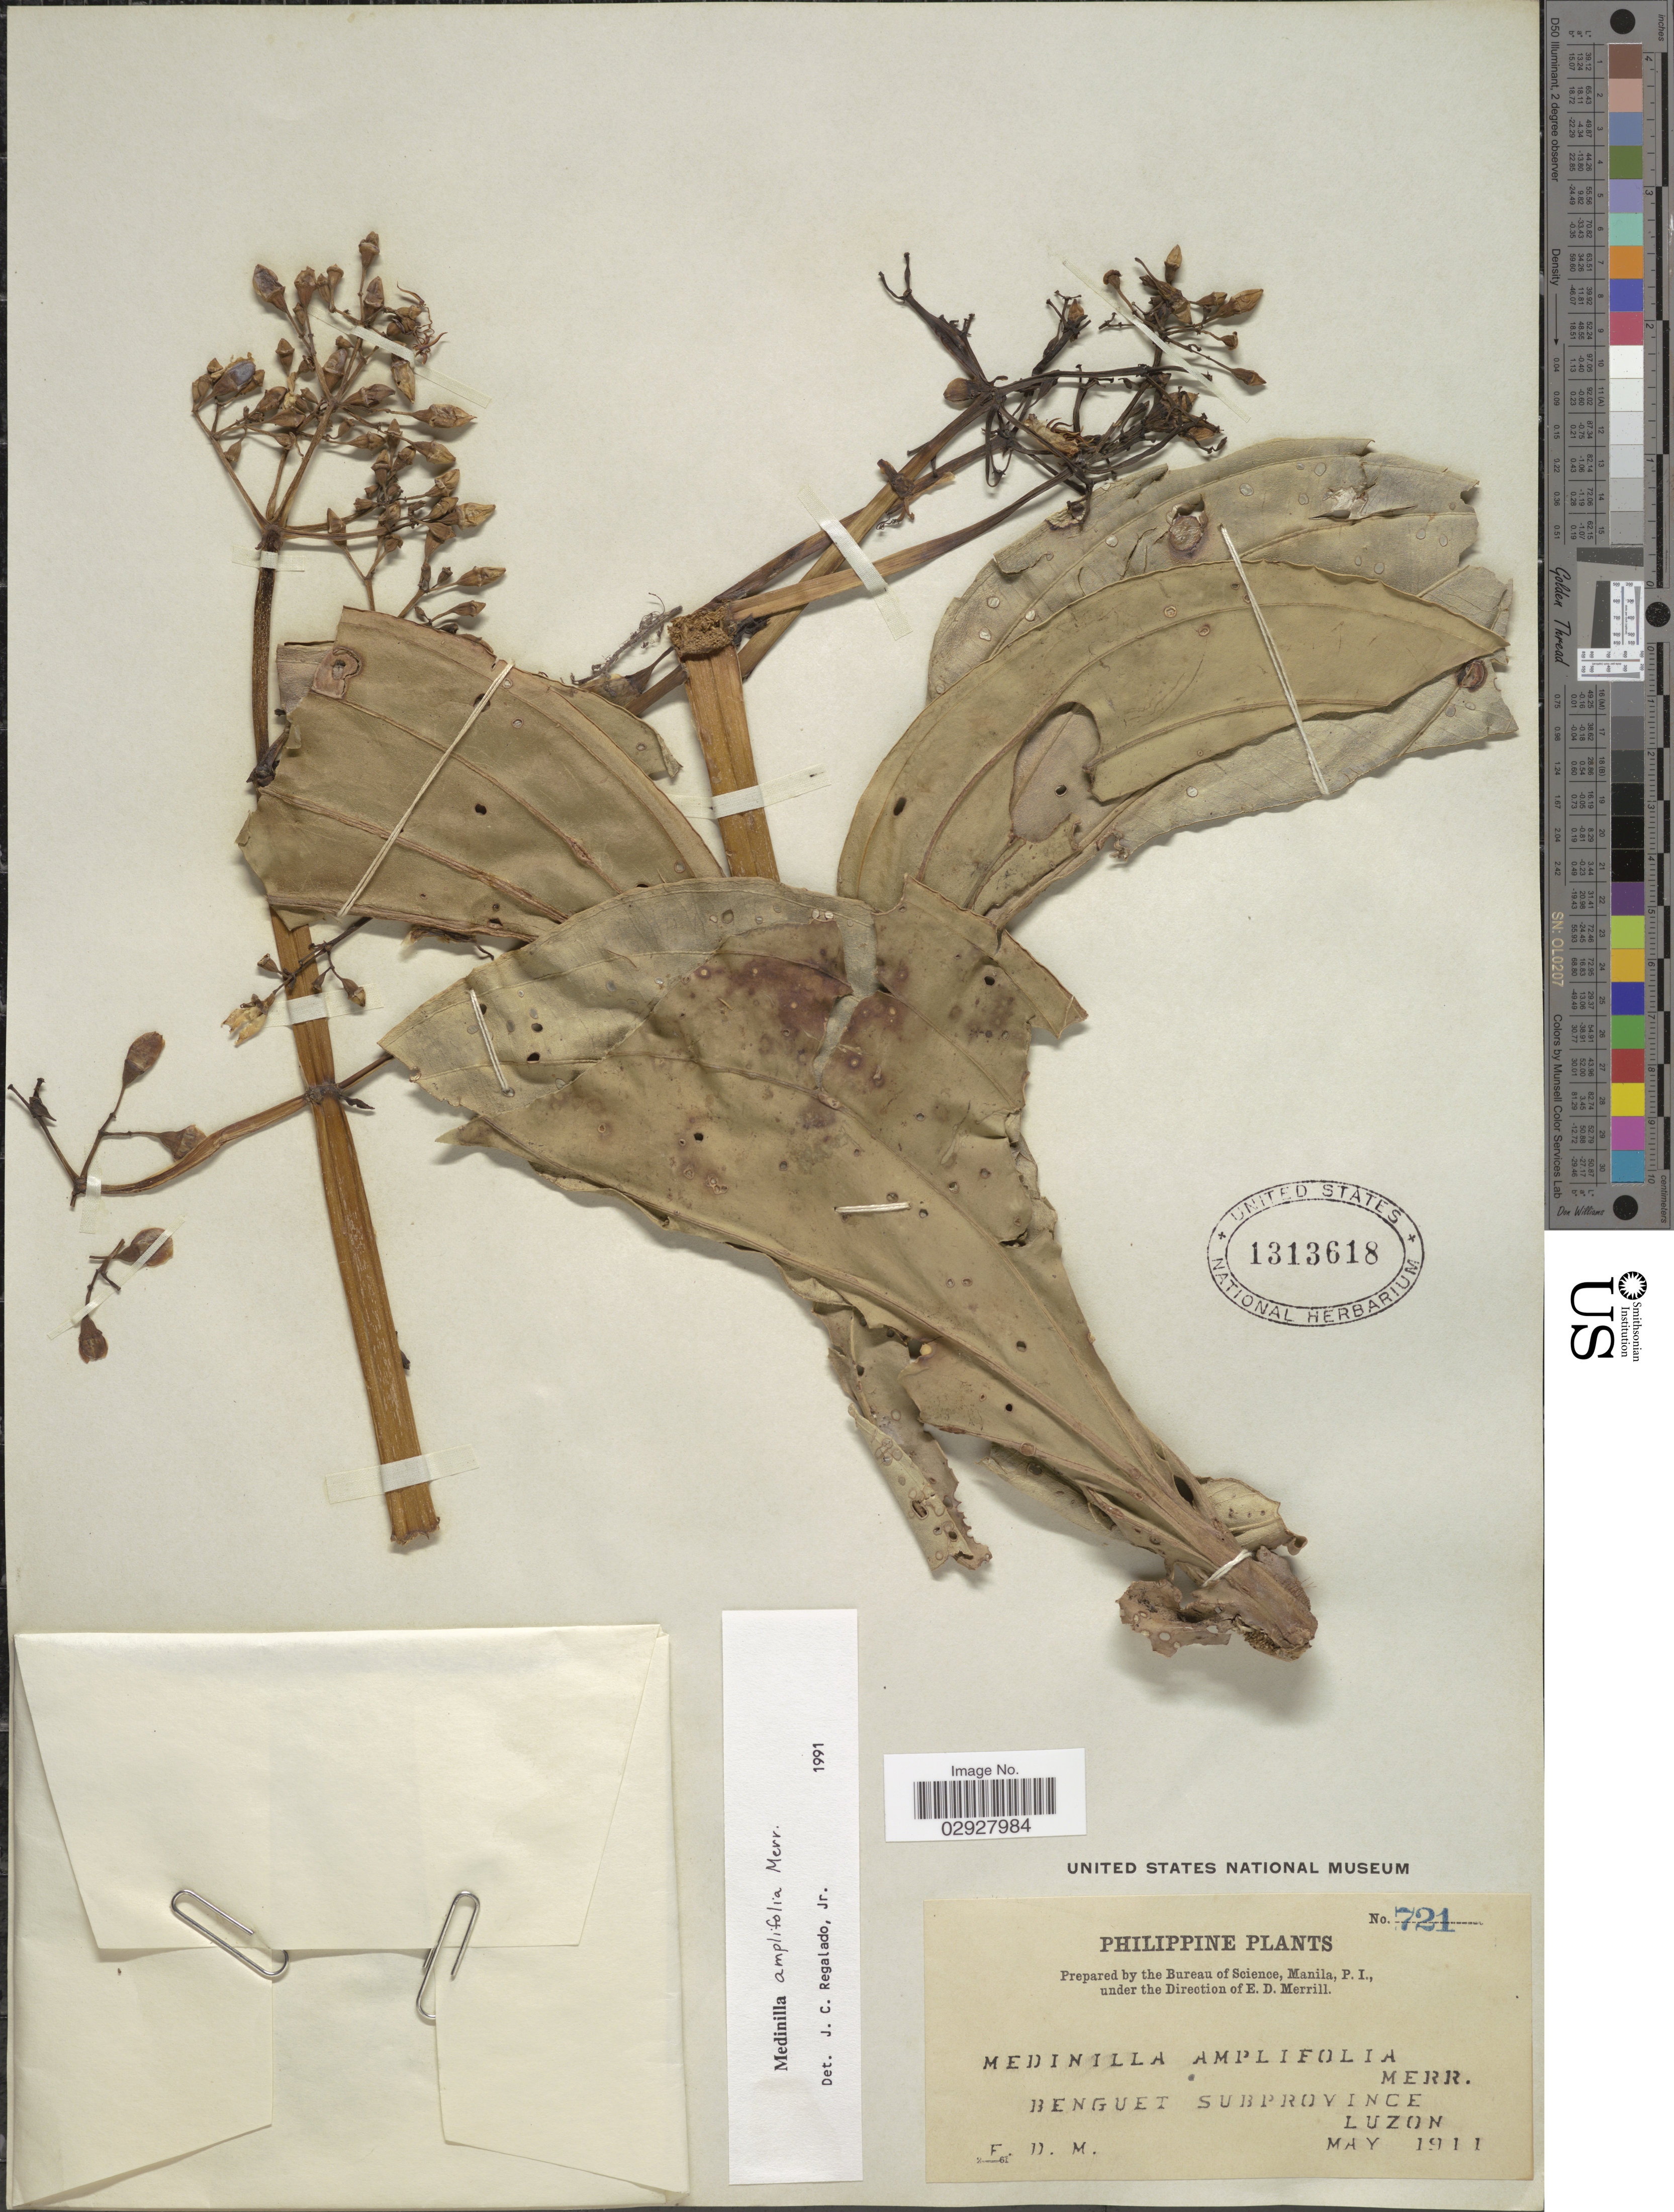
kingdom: Plantae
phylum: Tracheophyta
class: Magnoliopsida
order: Myrtales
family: Melastomataceae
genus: Medinilla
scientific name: Medinilla amplifolia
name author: Merr.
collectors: E. D. Merrill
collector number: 721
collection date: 1911-05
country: Philippines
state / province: Cordillera (Administrative Region)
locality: Benguet Subprovince, Luzon.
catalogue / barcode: US 1313618